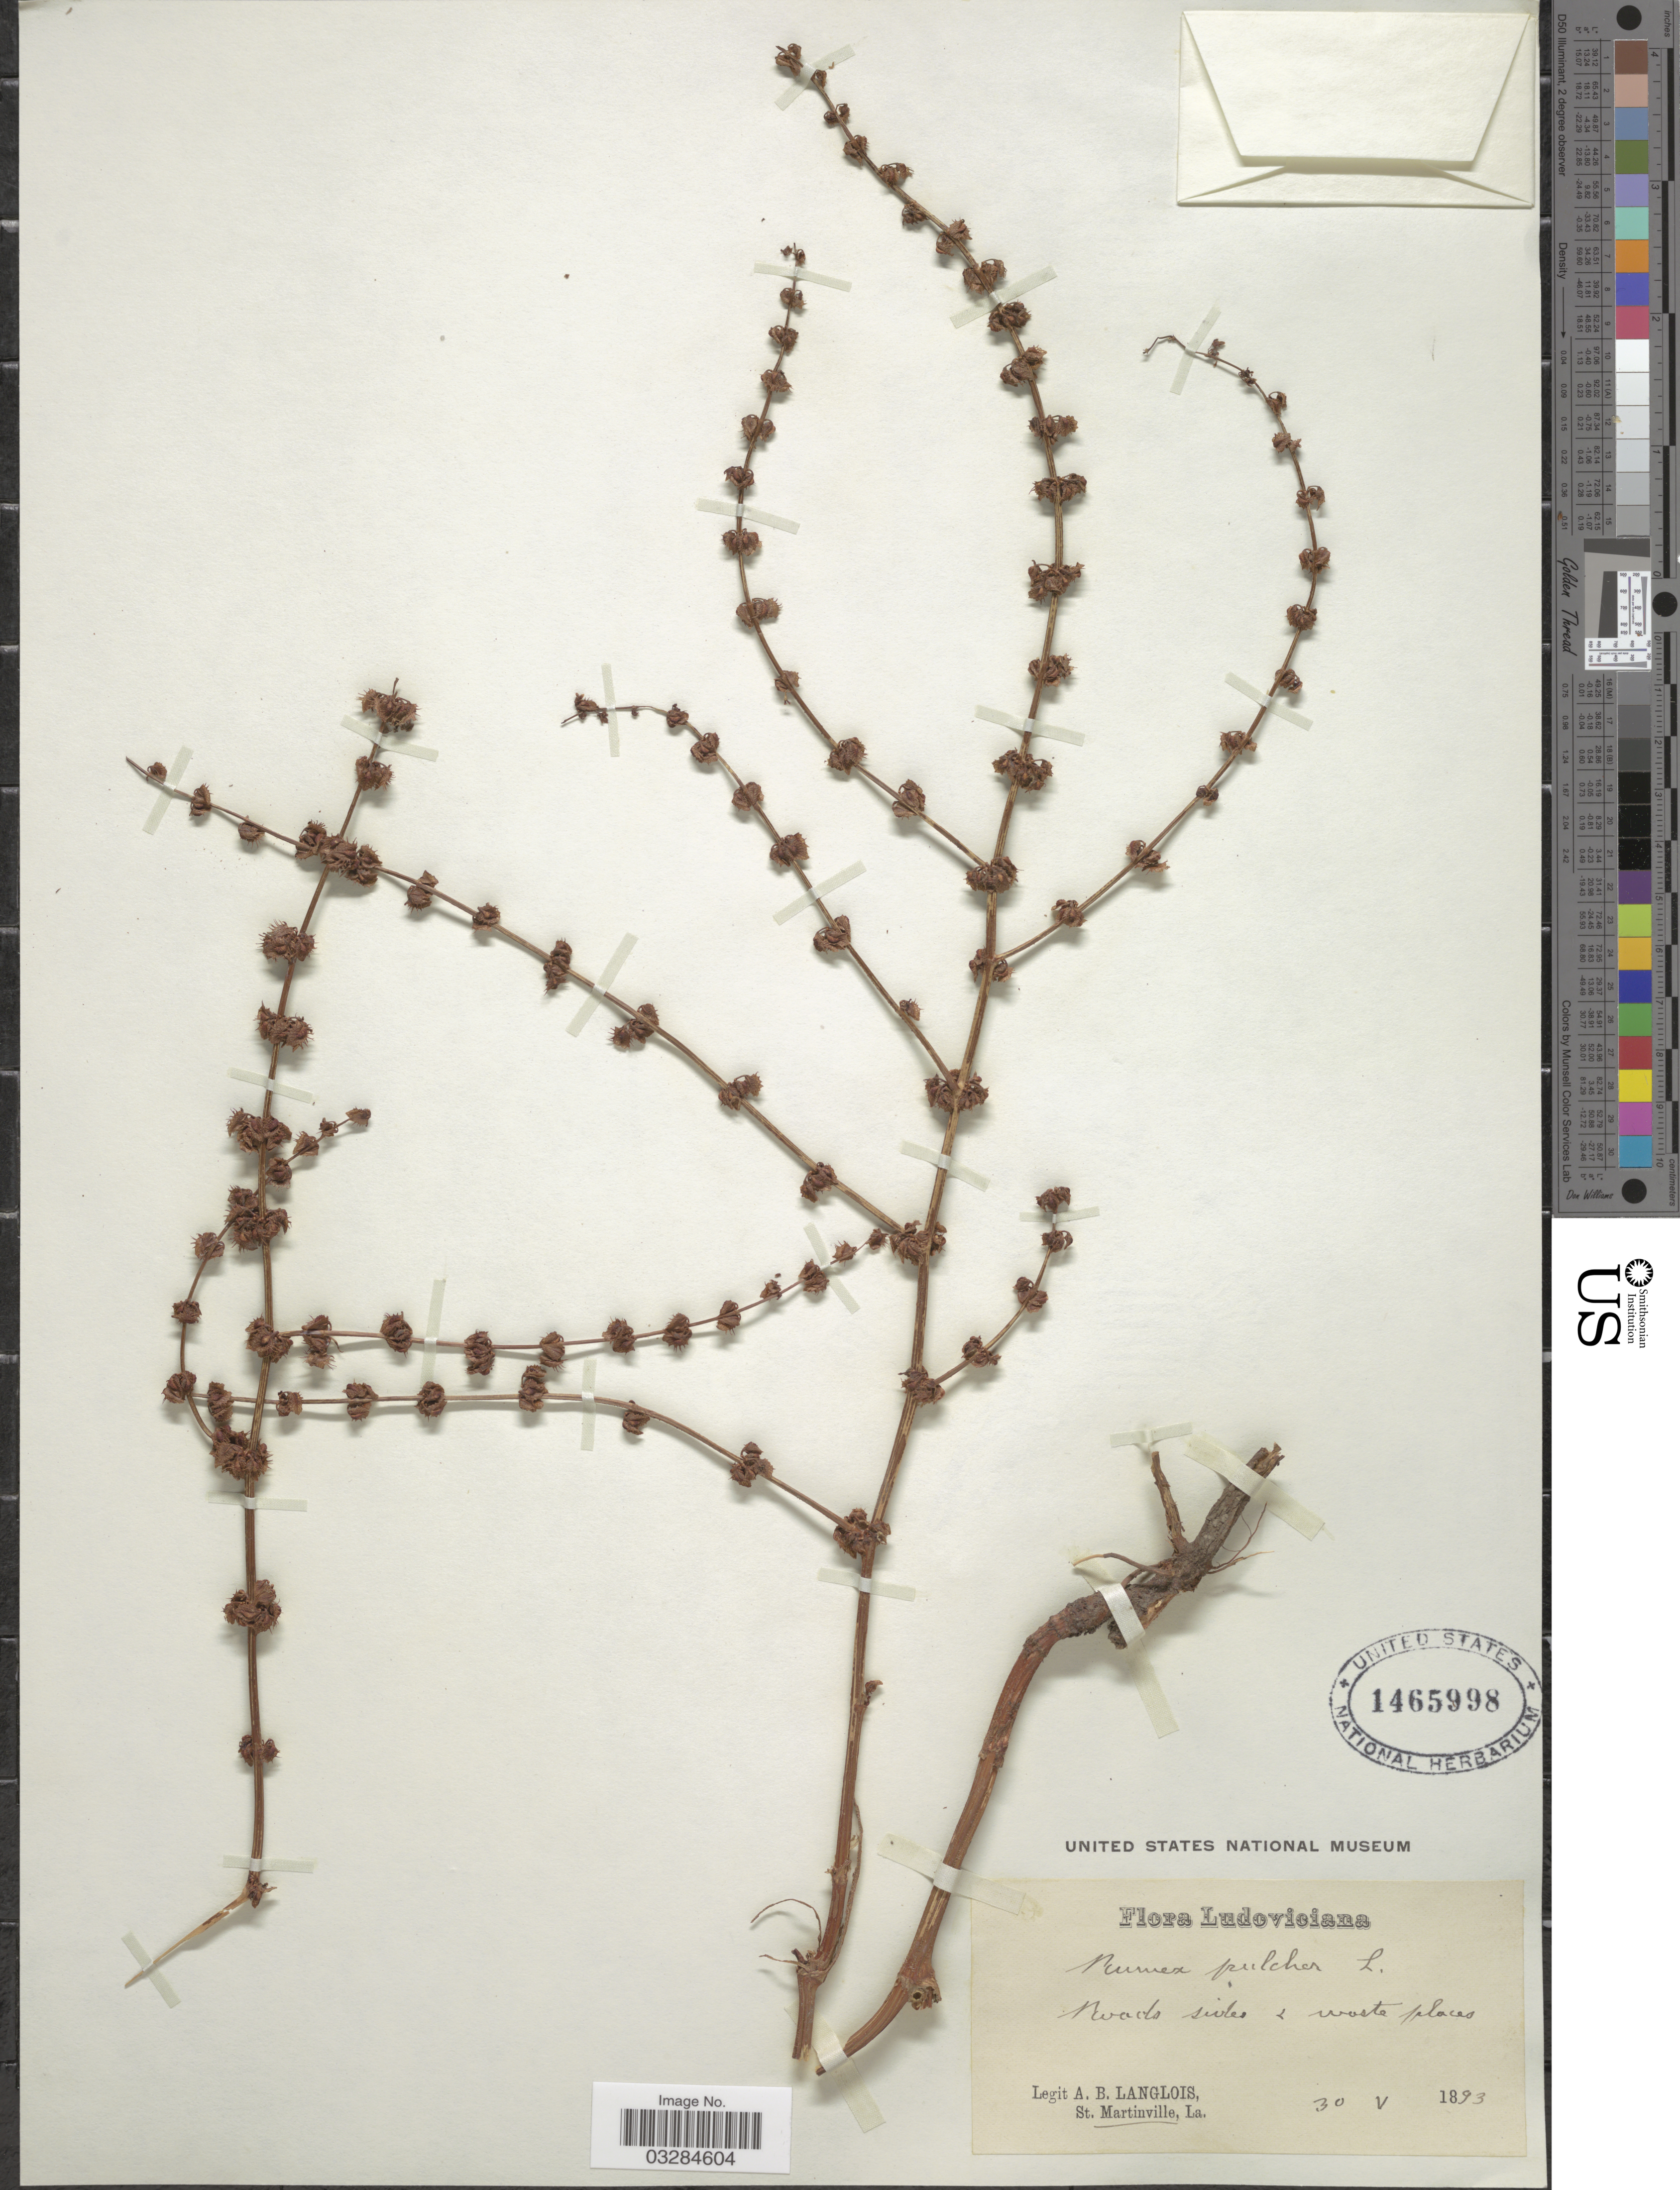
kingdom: Plantae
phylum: Tracheophyta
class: Magnoliopsida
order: Caryophyllales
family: Polygonaceae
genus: Rumex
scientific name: Rumex pulcher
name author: L.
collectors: A. Langlois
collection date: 1893-05-30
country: United States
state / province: Louisiana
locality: Ludoviciana, Roads sides & waste places.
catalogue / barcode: US 1465998